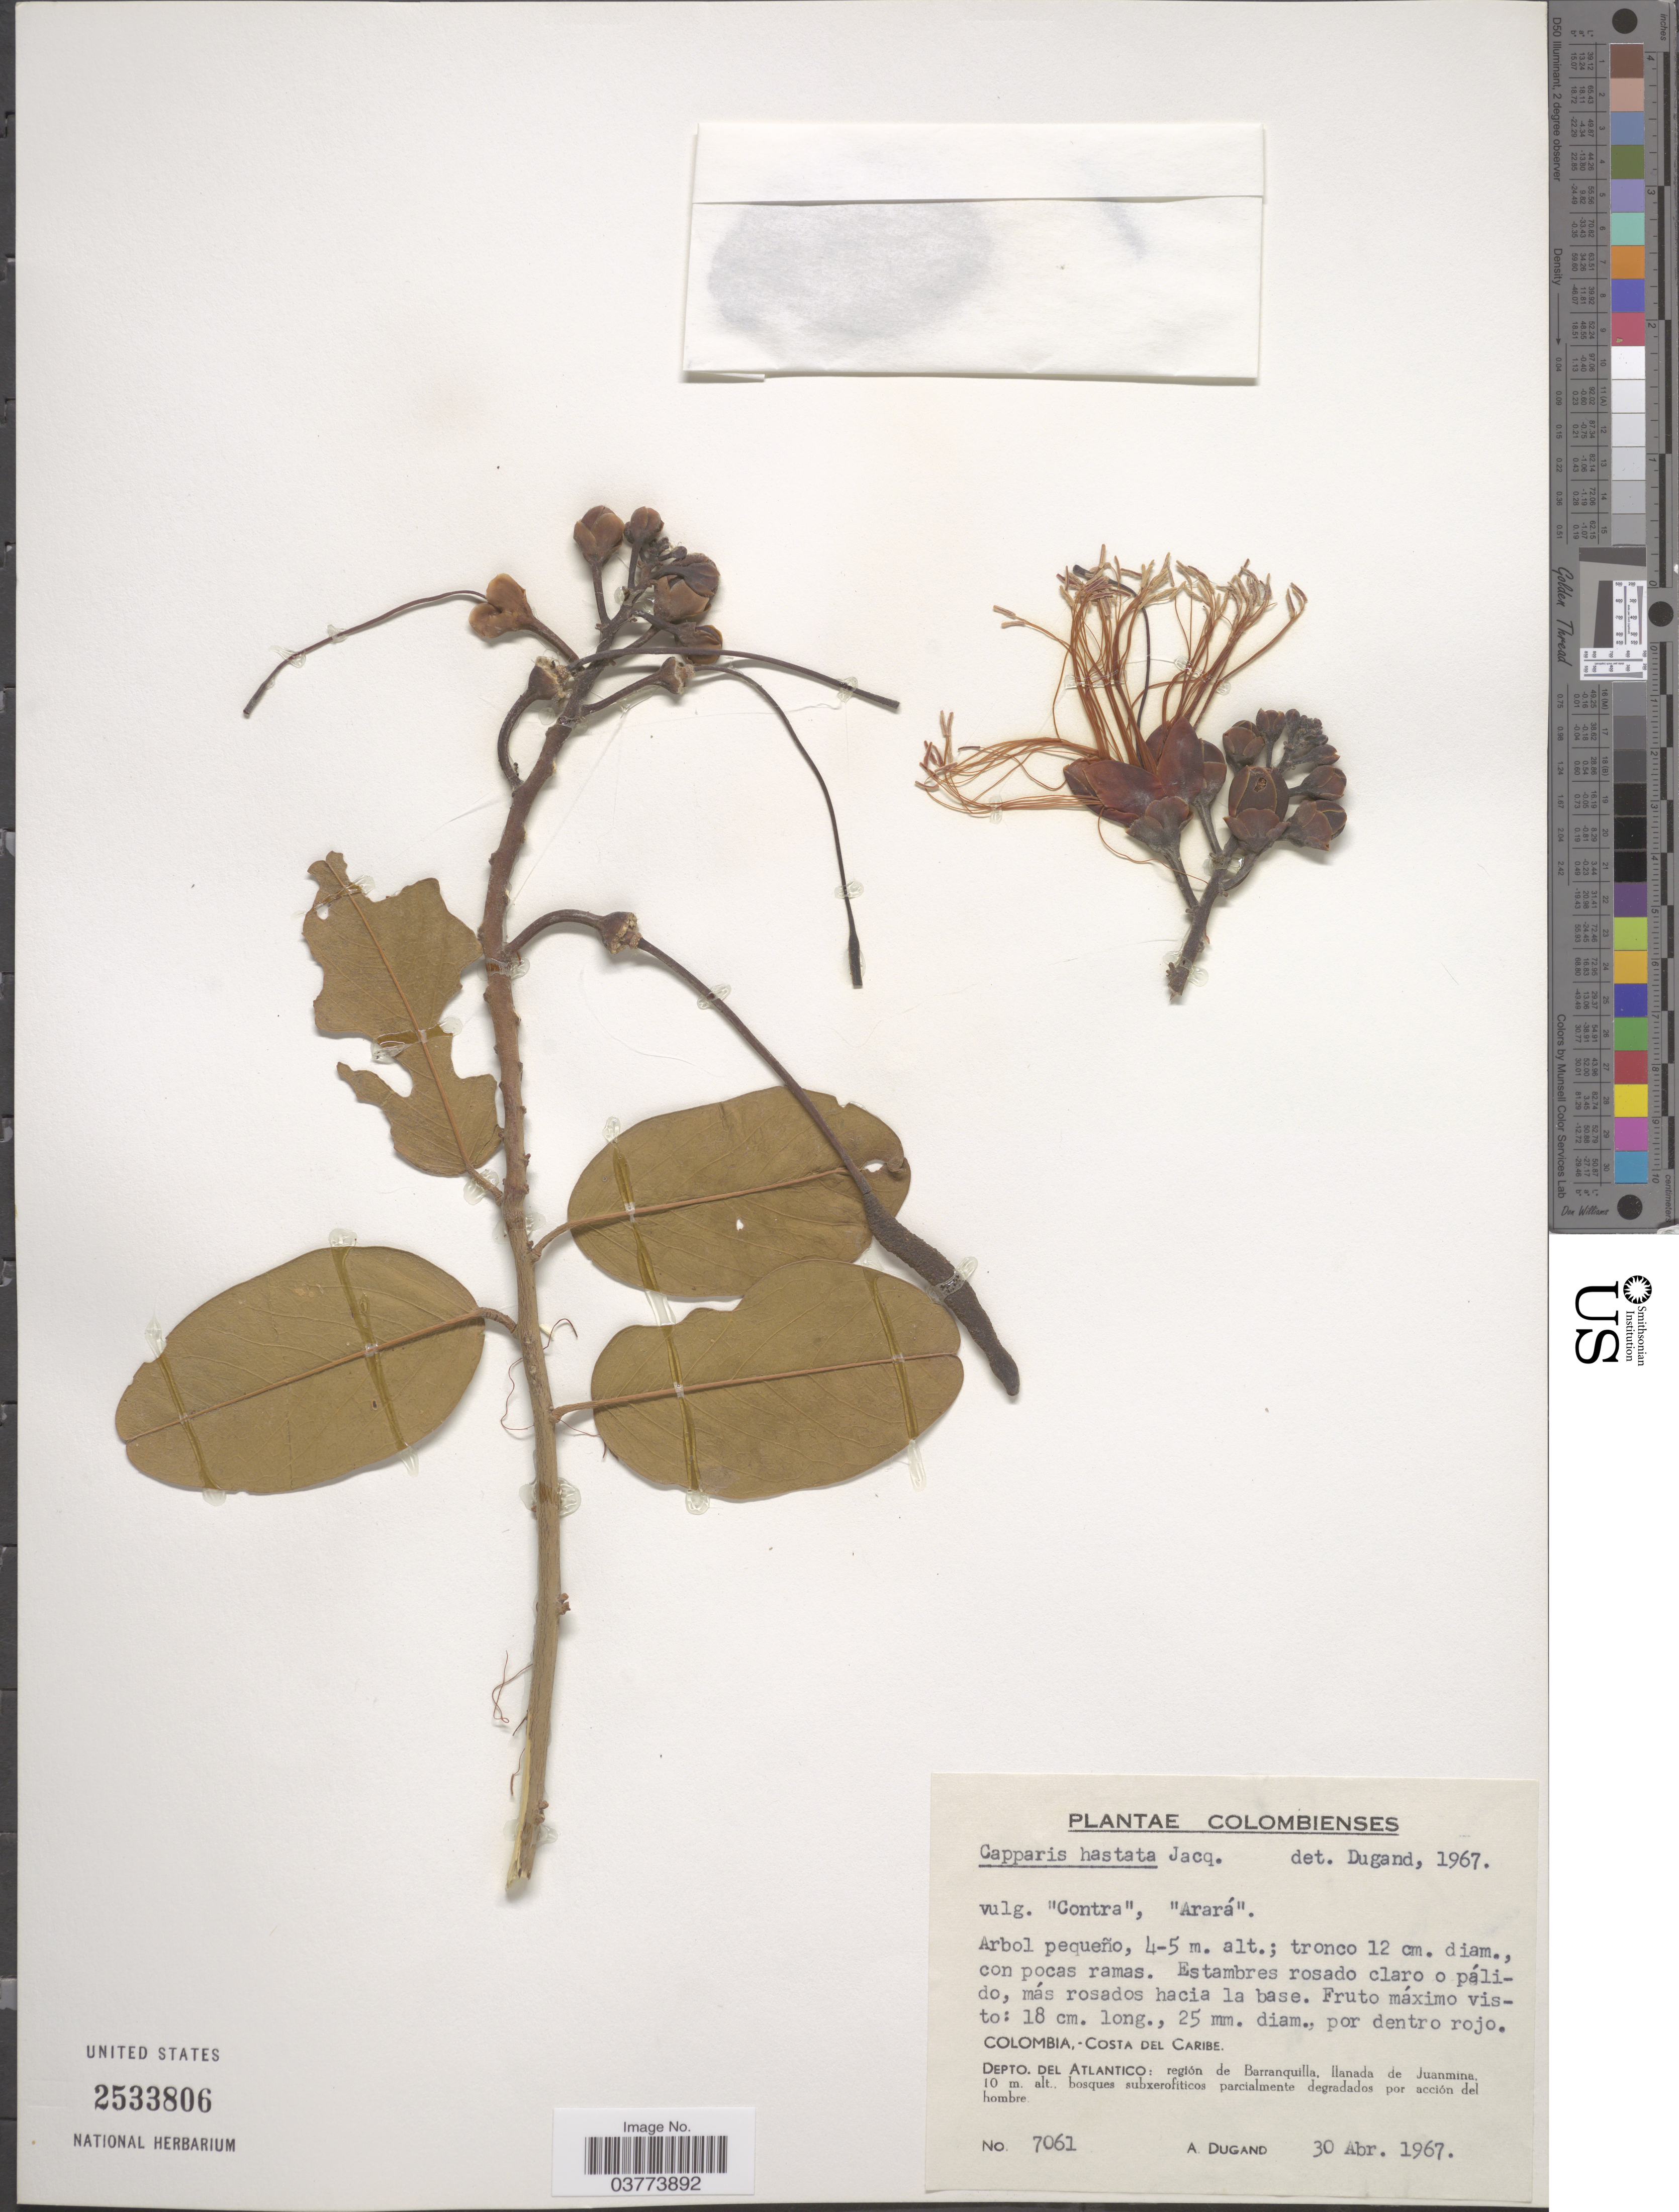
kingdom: Plantae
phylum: Tracheophyta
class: Magnoliopsida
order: Brassicales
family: Capparaceae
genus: Cynophalla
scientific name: Cynophalla hastata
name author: (Jacq.) J. Presl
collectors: A. Dugand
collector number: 7061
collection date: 1967-04-30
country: Colombia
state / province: Atlántico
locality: Costa del Caribe. Depto. del Atlantico: región de Barranquilla, llanada de Juanmina.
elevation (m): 10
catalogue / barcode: US 2533806